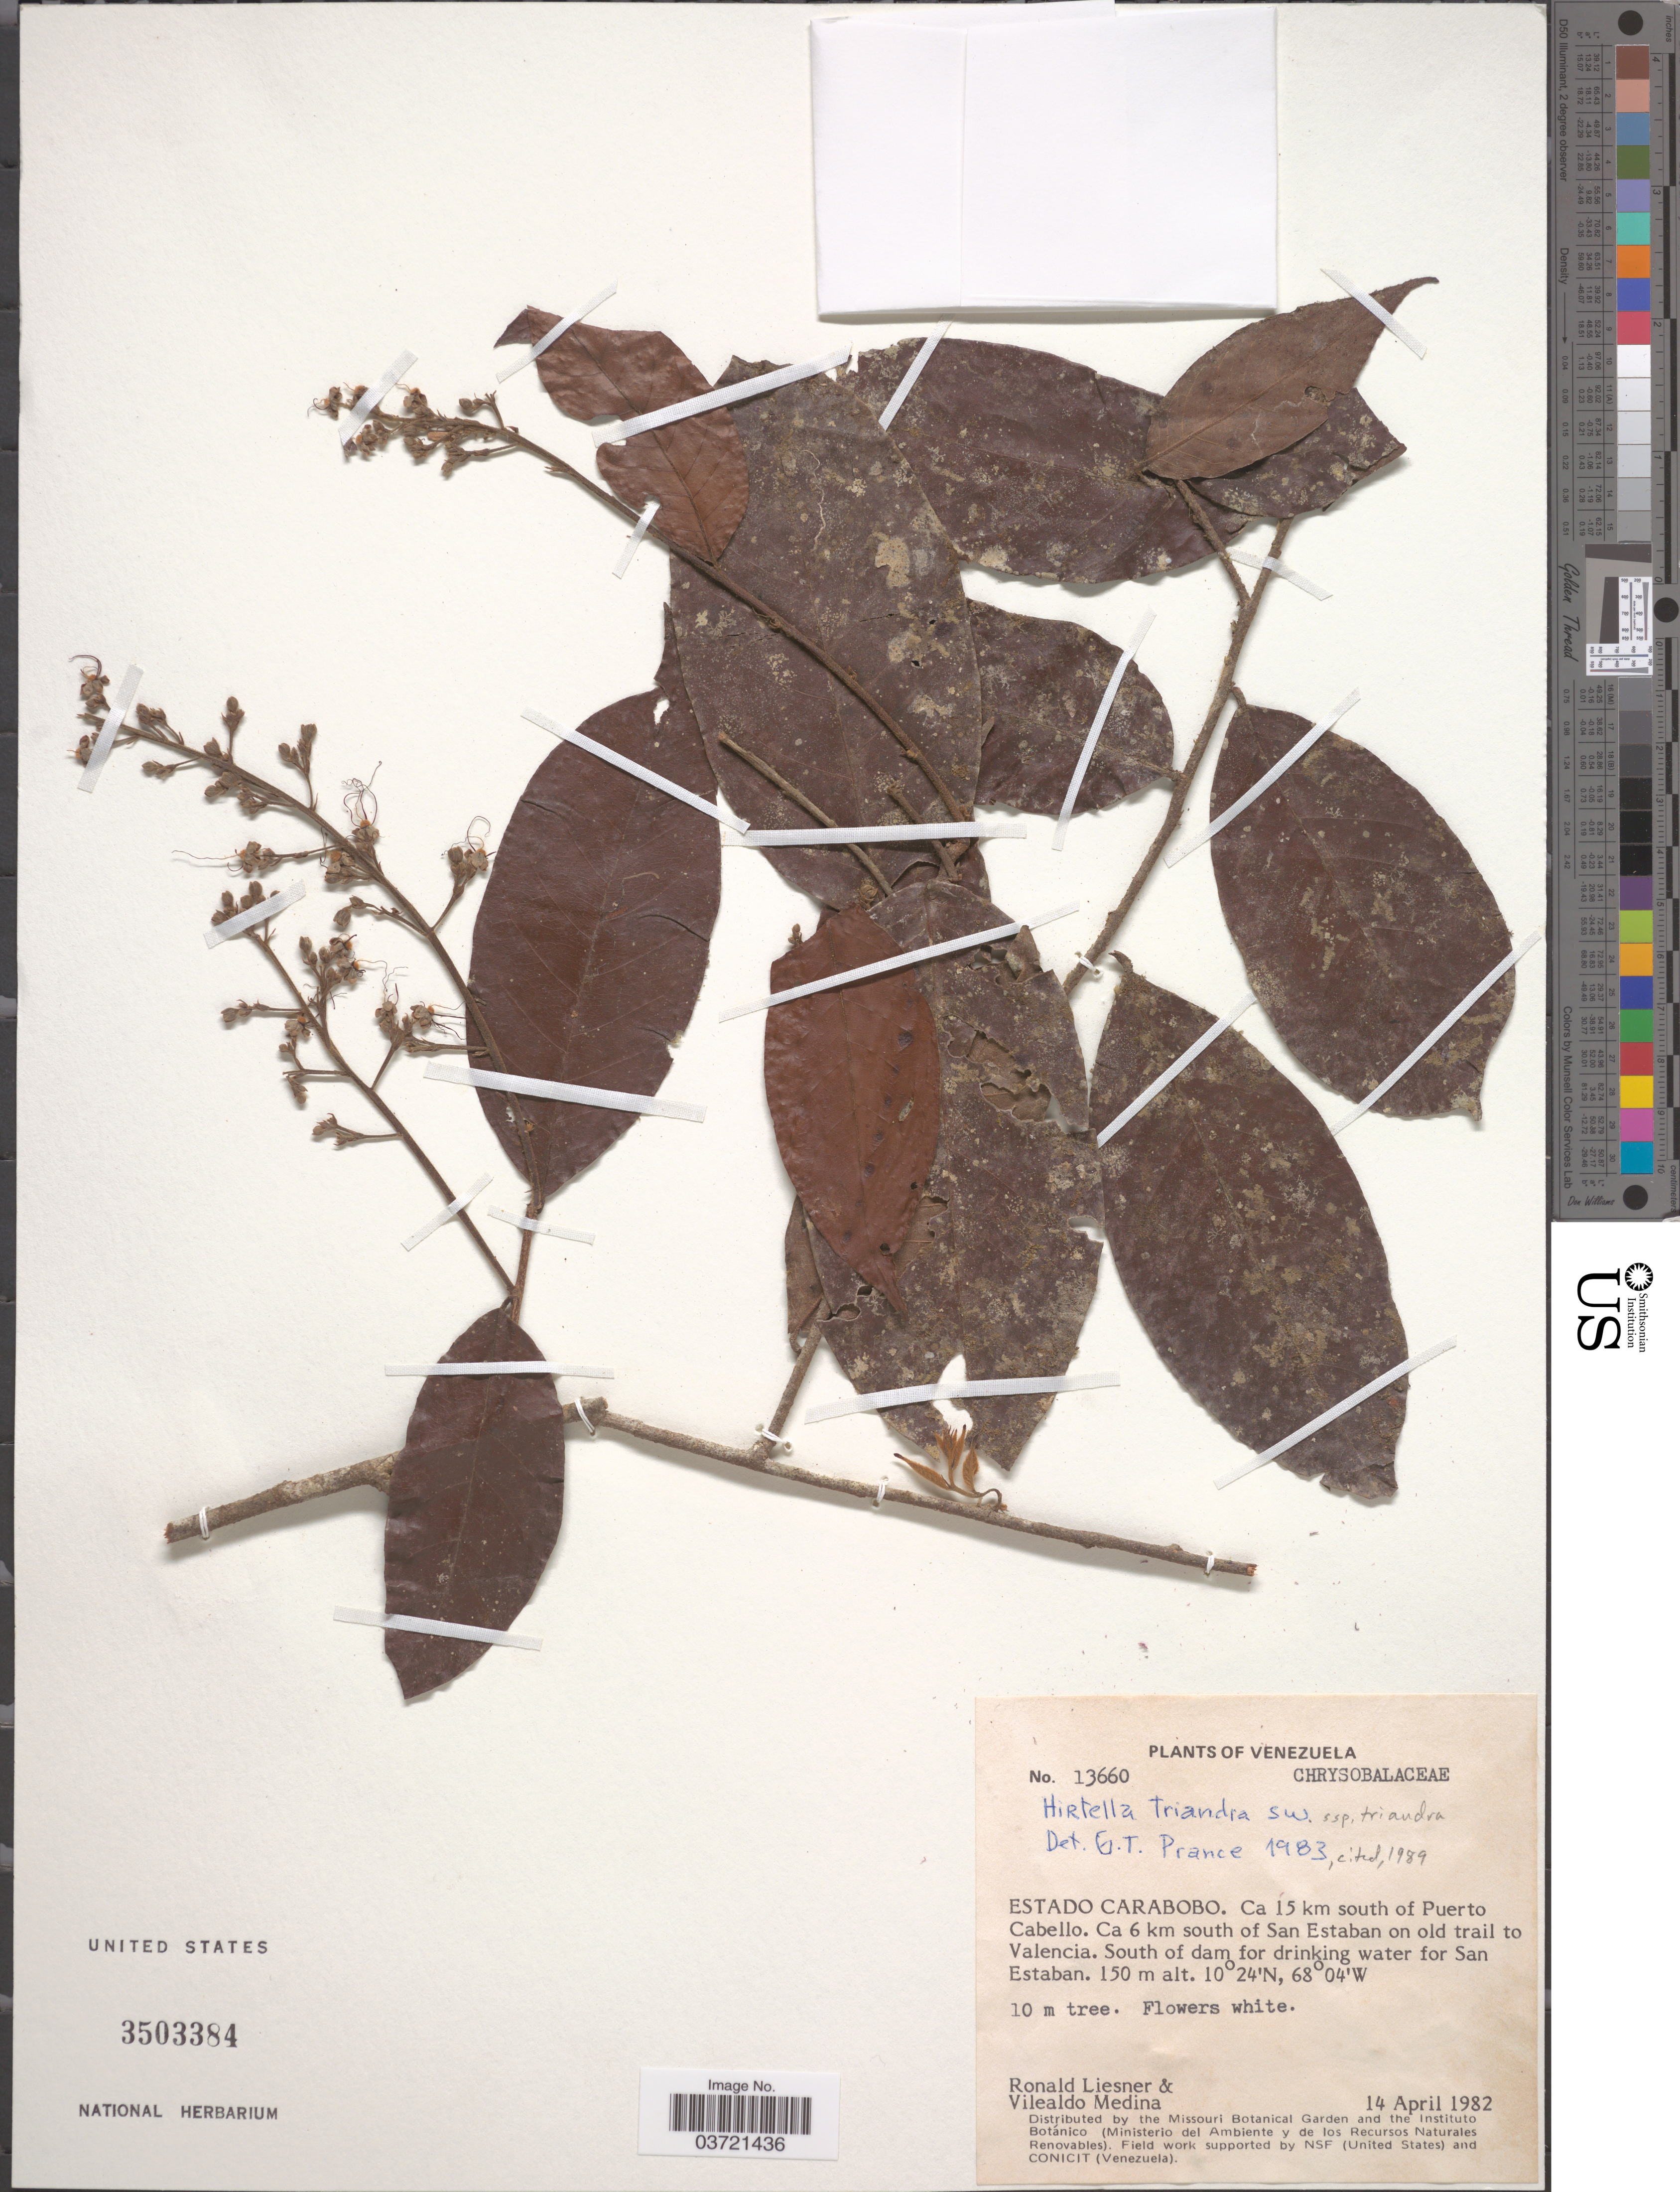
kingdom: Plantae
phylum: Tracheophyta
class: Magnoliopsida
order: Malpighiales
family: Chrysobalanaceae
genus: Hirtella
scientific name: Hirtella triandra subsp. triandra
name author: Sw.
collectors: R. L. Liesner & V. Medina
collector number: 13660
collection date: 1982-04-14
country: Venezuela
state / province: Carabobo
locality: Ca 15 km south of Puerto Cabello. Ca 6 km south of San Estaban on old trail to Valencia. South of dam for drinking water for San Estaban.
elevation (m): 150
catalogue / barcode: US 3503384